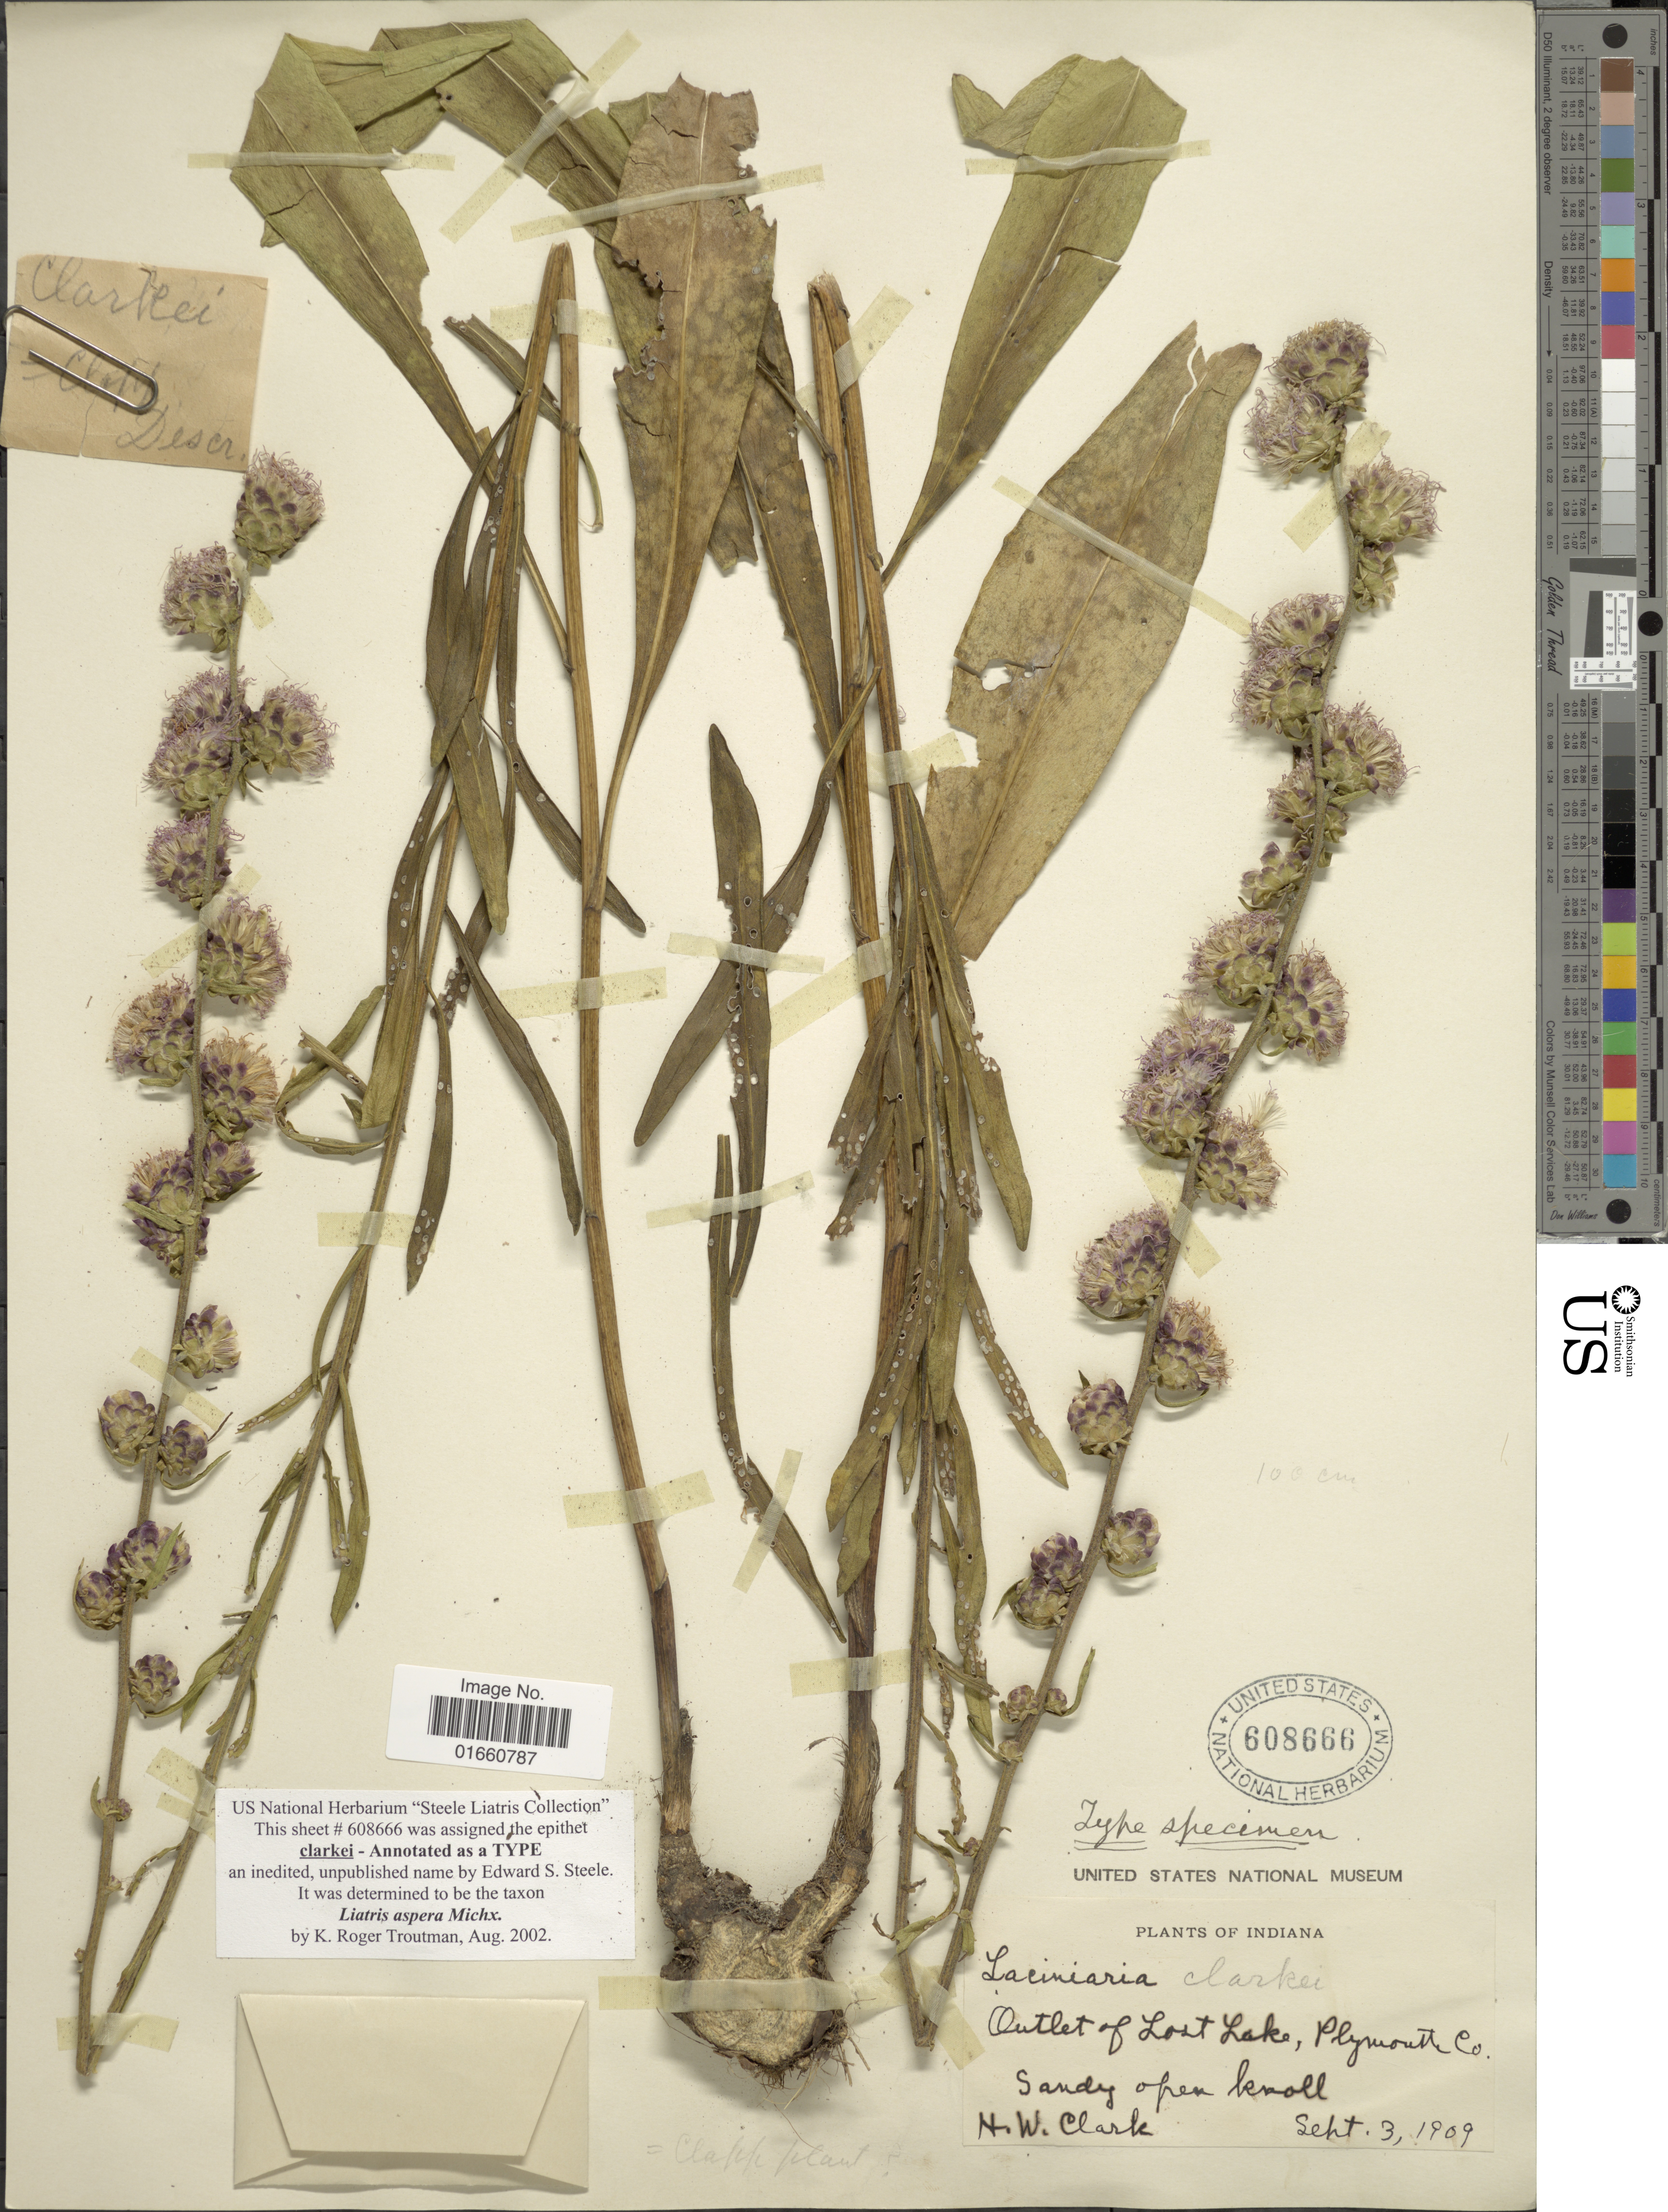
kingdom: Plantae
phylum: Tracheophyta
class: Magnoliopsida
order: Asterales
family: Asteraceae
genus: Liatris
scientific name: Liatris aspera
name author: Michx.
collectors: H. W. Clark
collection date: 1909-09-03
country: United States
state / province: Indiana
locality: Outlet of Lost Lake, Plymouth Co., Sandy open knoll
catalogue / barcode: US 608666